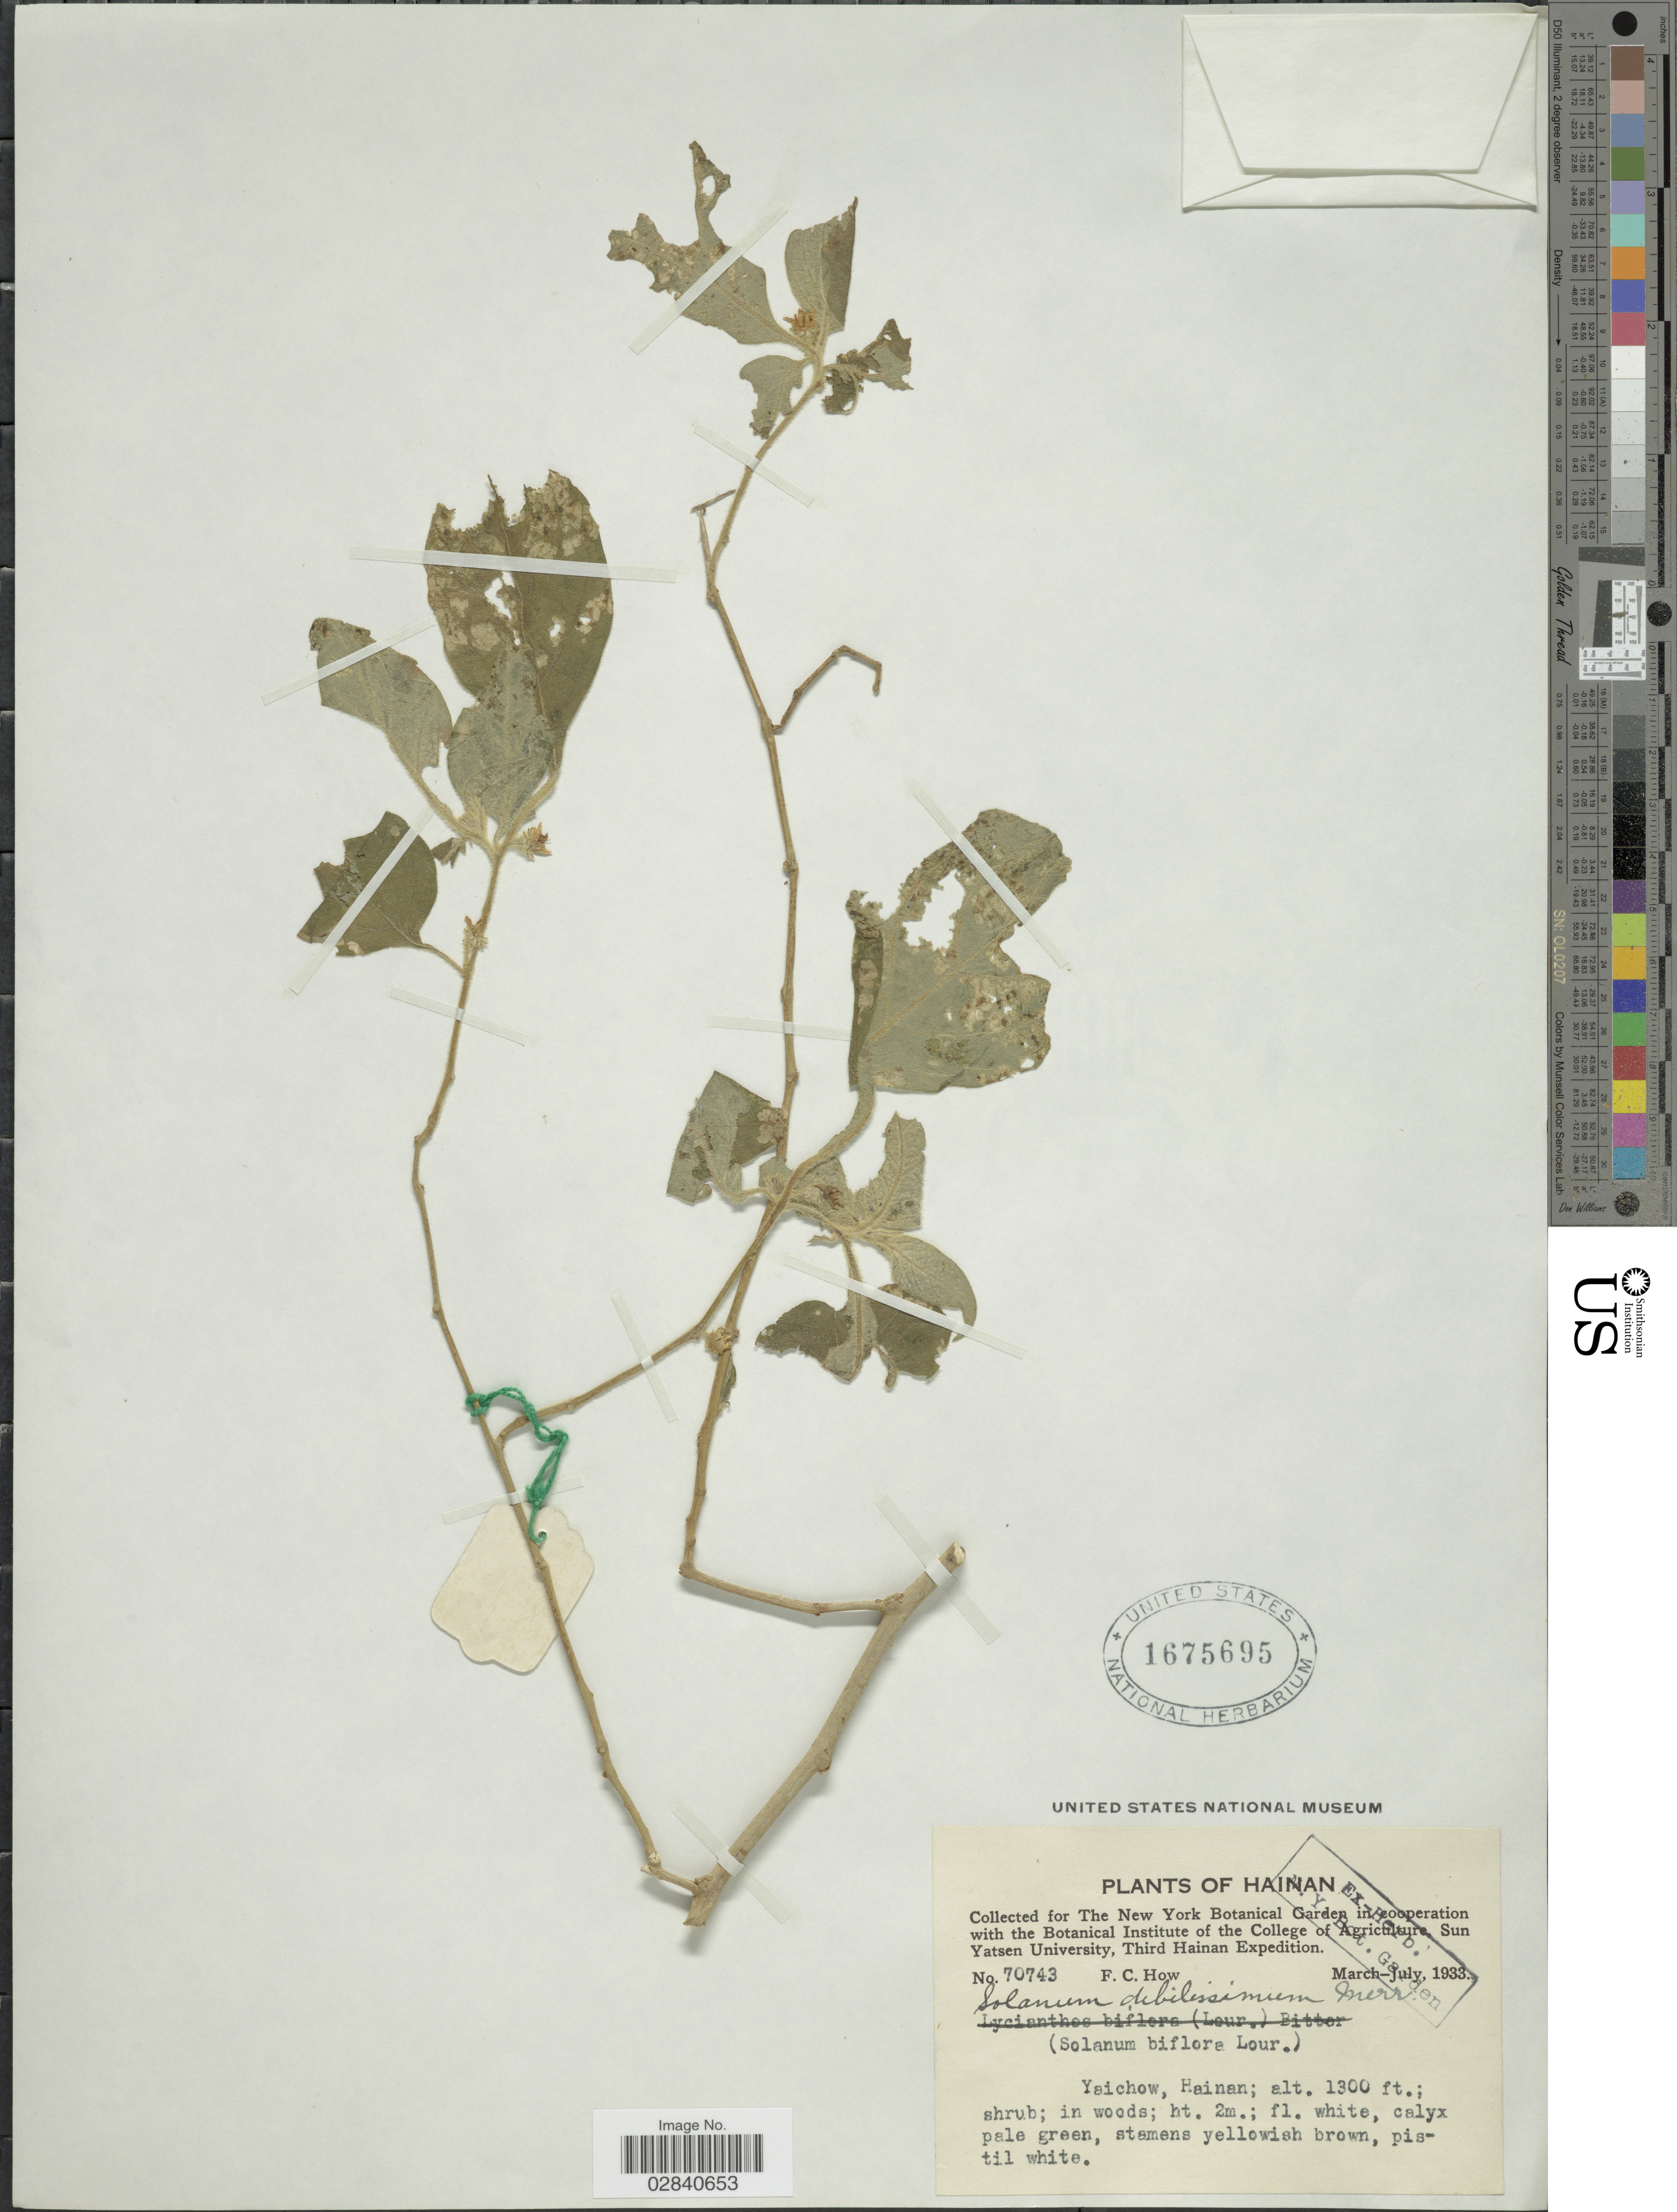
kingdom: Plantae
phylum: Tracheophyta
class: Magnoliopsida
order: Solanales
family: Solanaceae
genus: Lycianthes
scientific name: Lycianthes biflora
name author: (Lour.) Bitter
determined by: Knapp, S. D.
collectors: F. C. How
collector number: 70743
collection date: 1933-03/1933-07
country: China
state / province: Hainan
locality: Yaichow, Hainan.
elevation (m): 396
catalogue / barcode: US 1675695